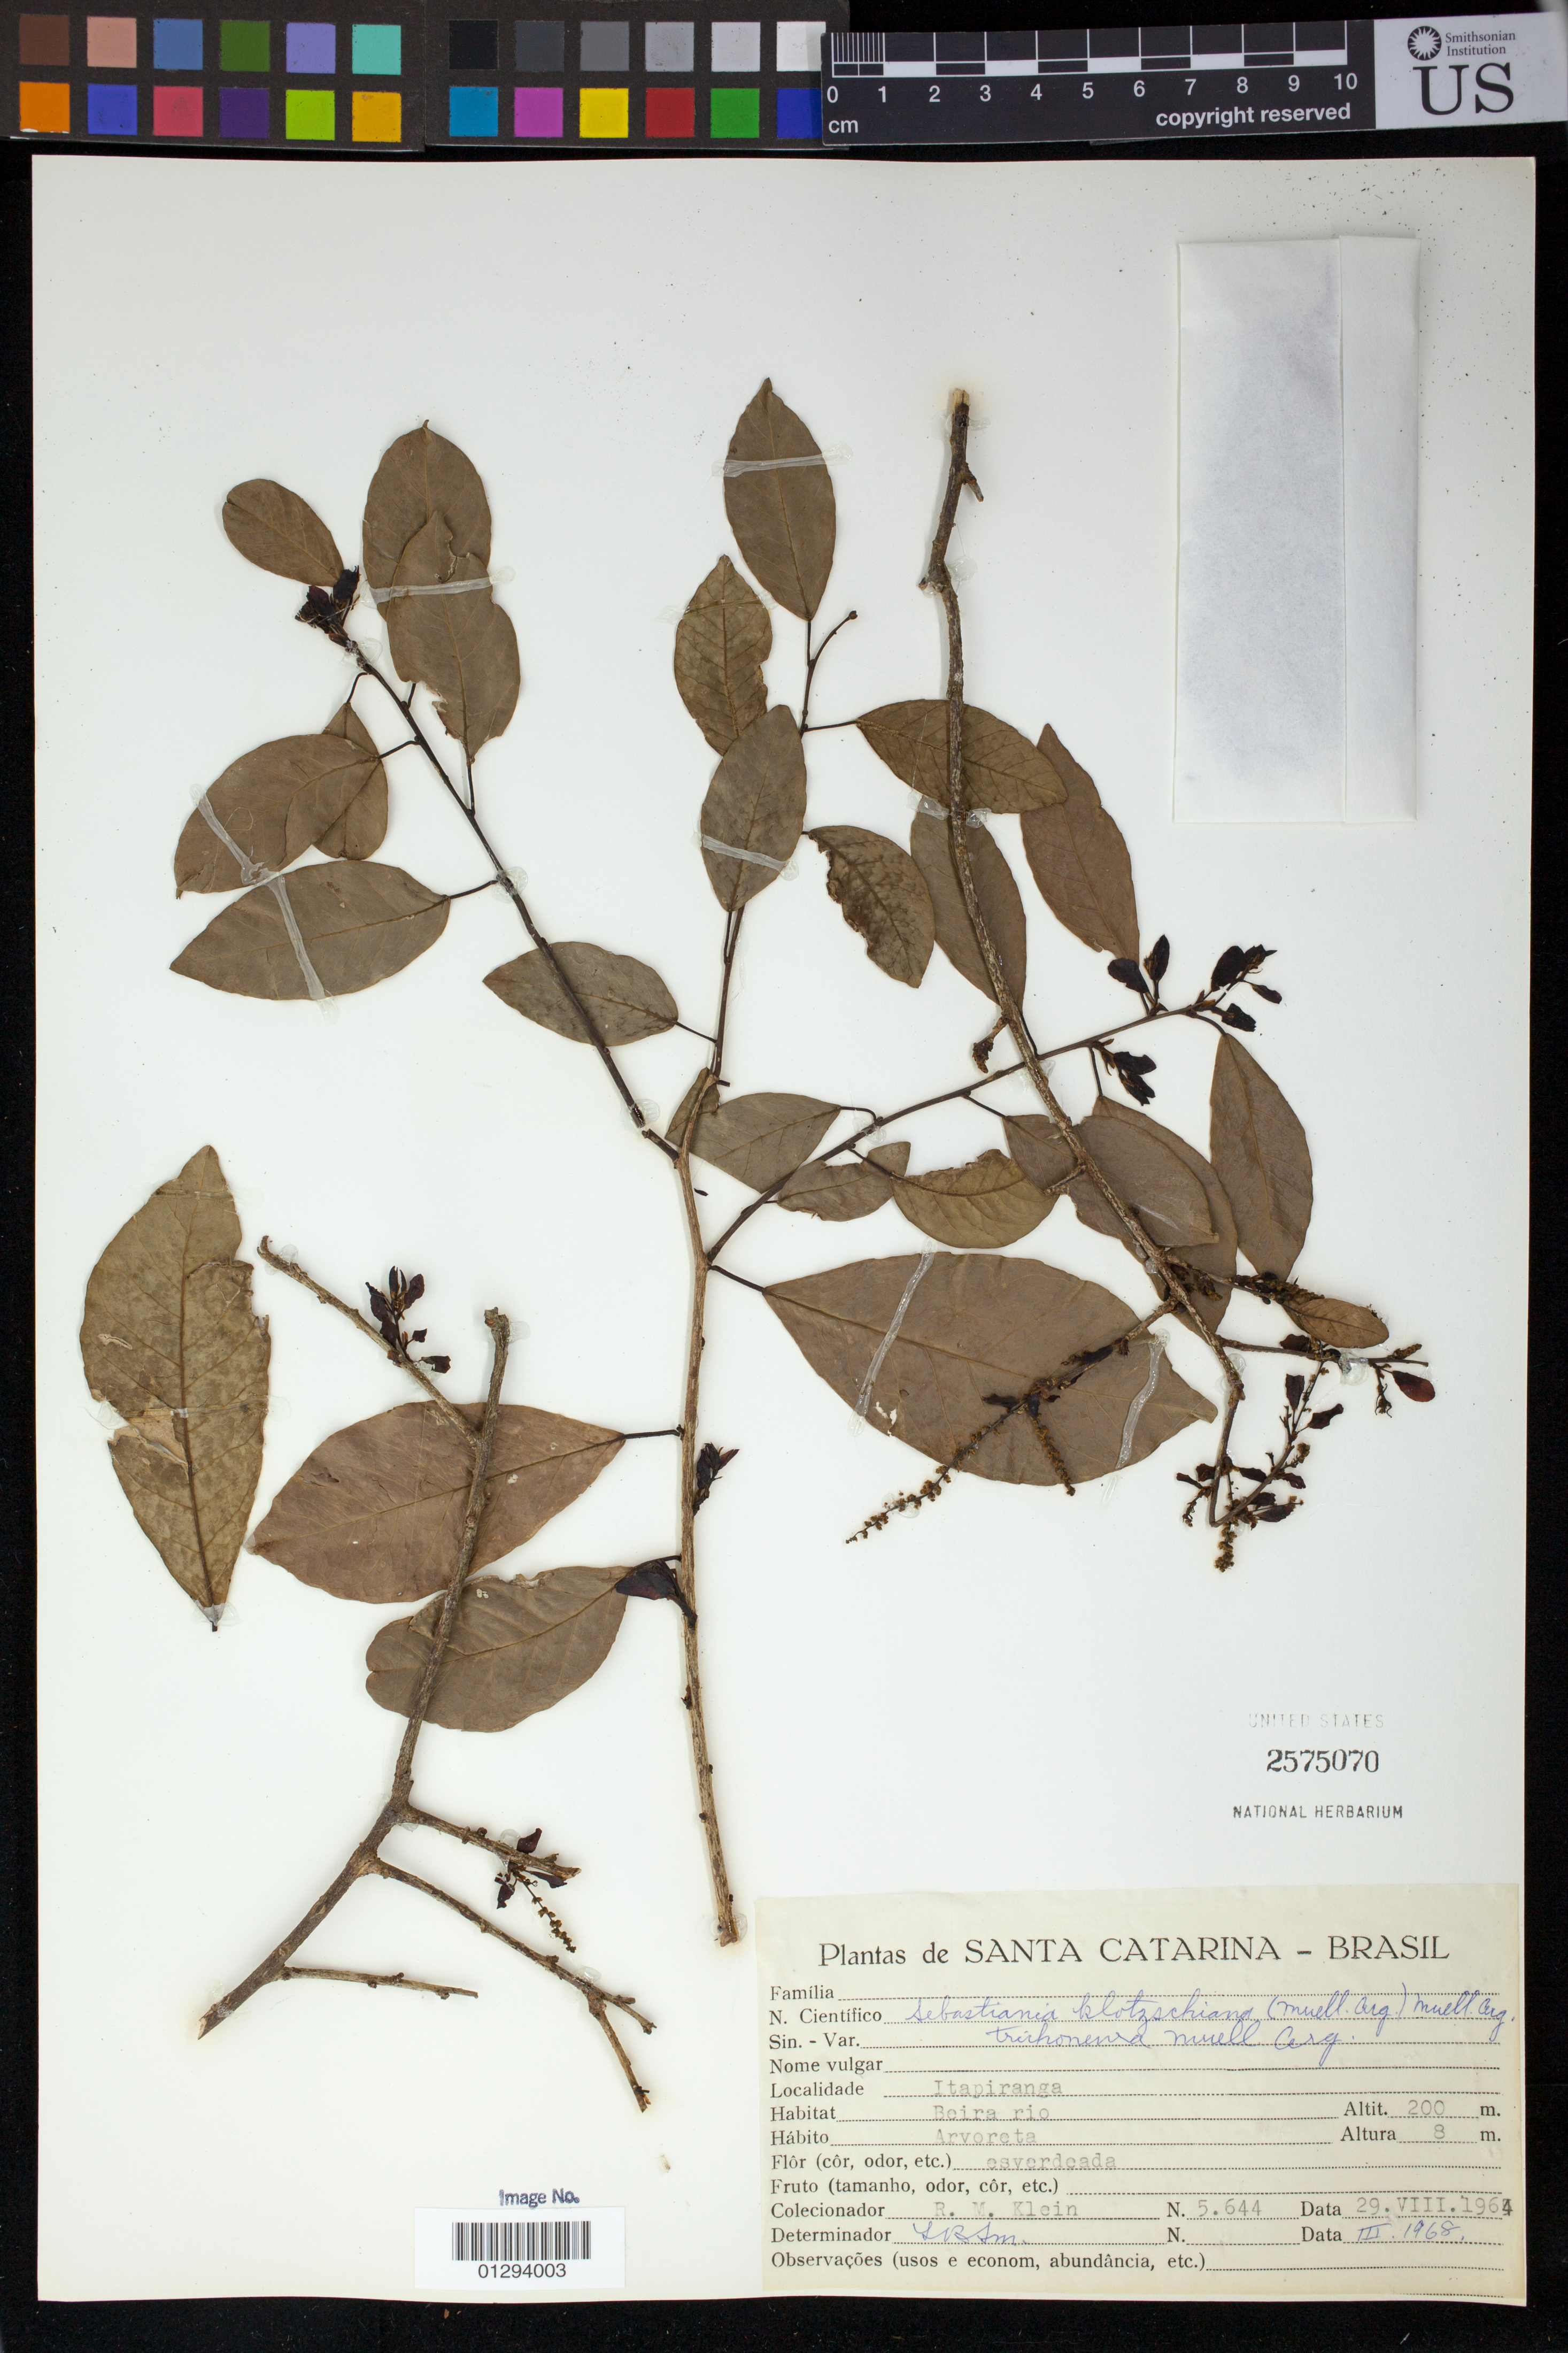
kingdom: Plantae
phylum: Tracheophyta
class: Magnoliopsida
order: Malpighiales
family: Euphorbiaceae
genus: Sebastiania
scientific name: Sebastiania commersoniana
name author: (Baill.) L.B. Sm. & Downs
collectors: R. M. Klein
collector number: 5644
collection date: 1964-08-29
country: Brazil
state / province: Santa Catarina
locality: Itapiranga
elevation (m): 200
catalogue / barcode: US 2575070